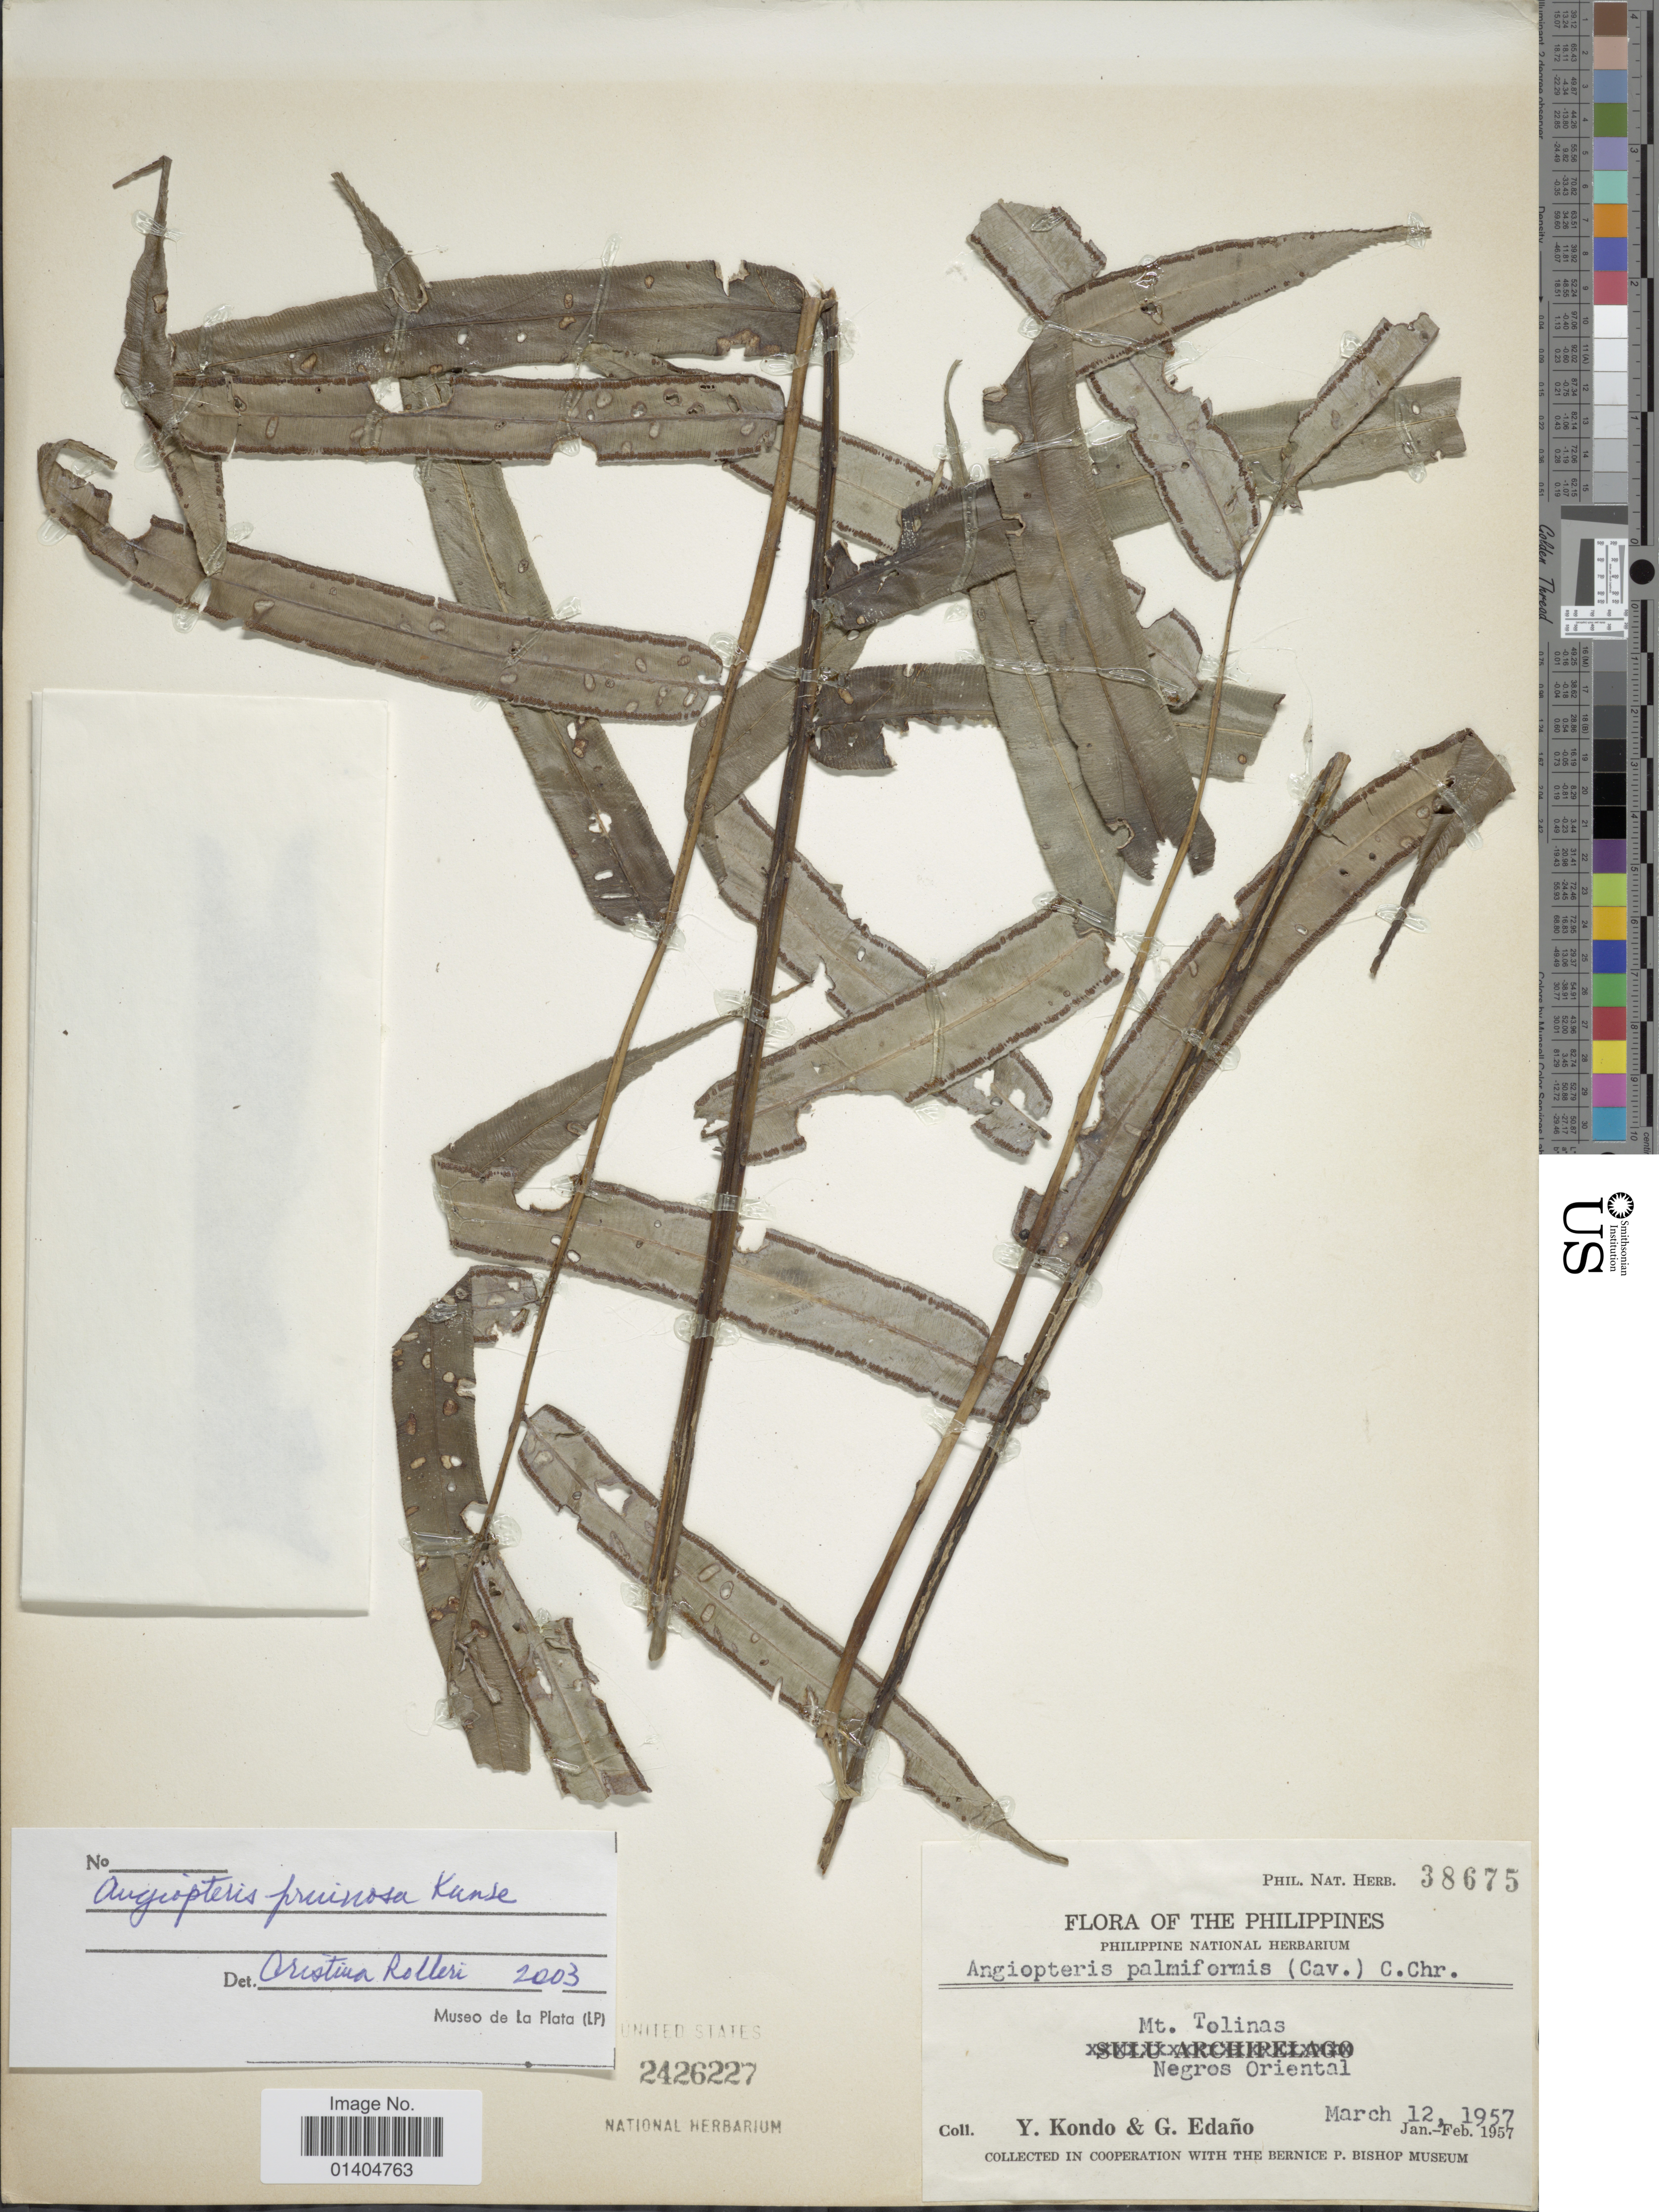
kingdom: Plantae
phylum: Tracheophyta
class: Polypodiopsida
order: Marattiales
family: Marattiaceae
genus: Angiopteris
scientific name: Angiopteris pruinosa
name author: Kunze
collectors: Y. Kondo & G. Edaño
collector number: Phil. Nat. Herb. 38675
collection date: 1957-03-12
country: Philippines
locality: Mt. Tolinas Negros Oriental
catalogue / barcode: US 2426227